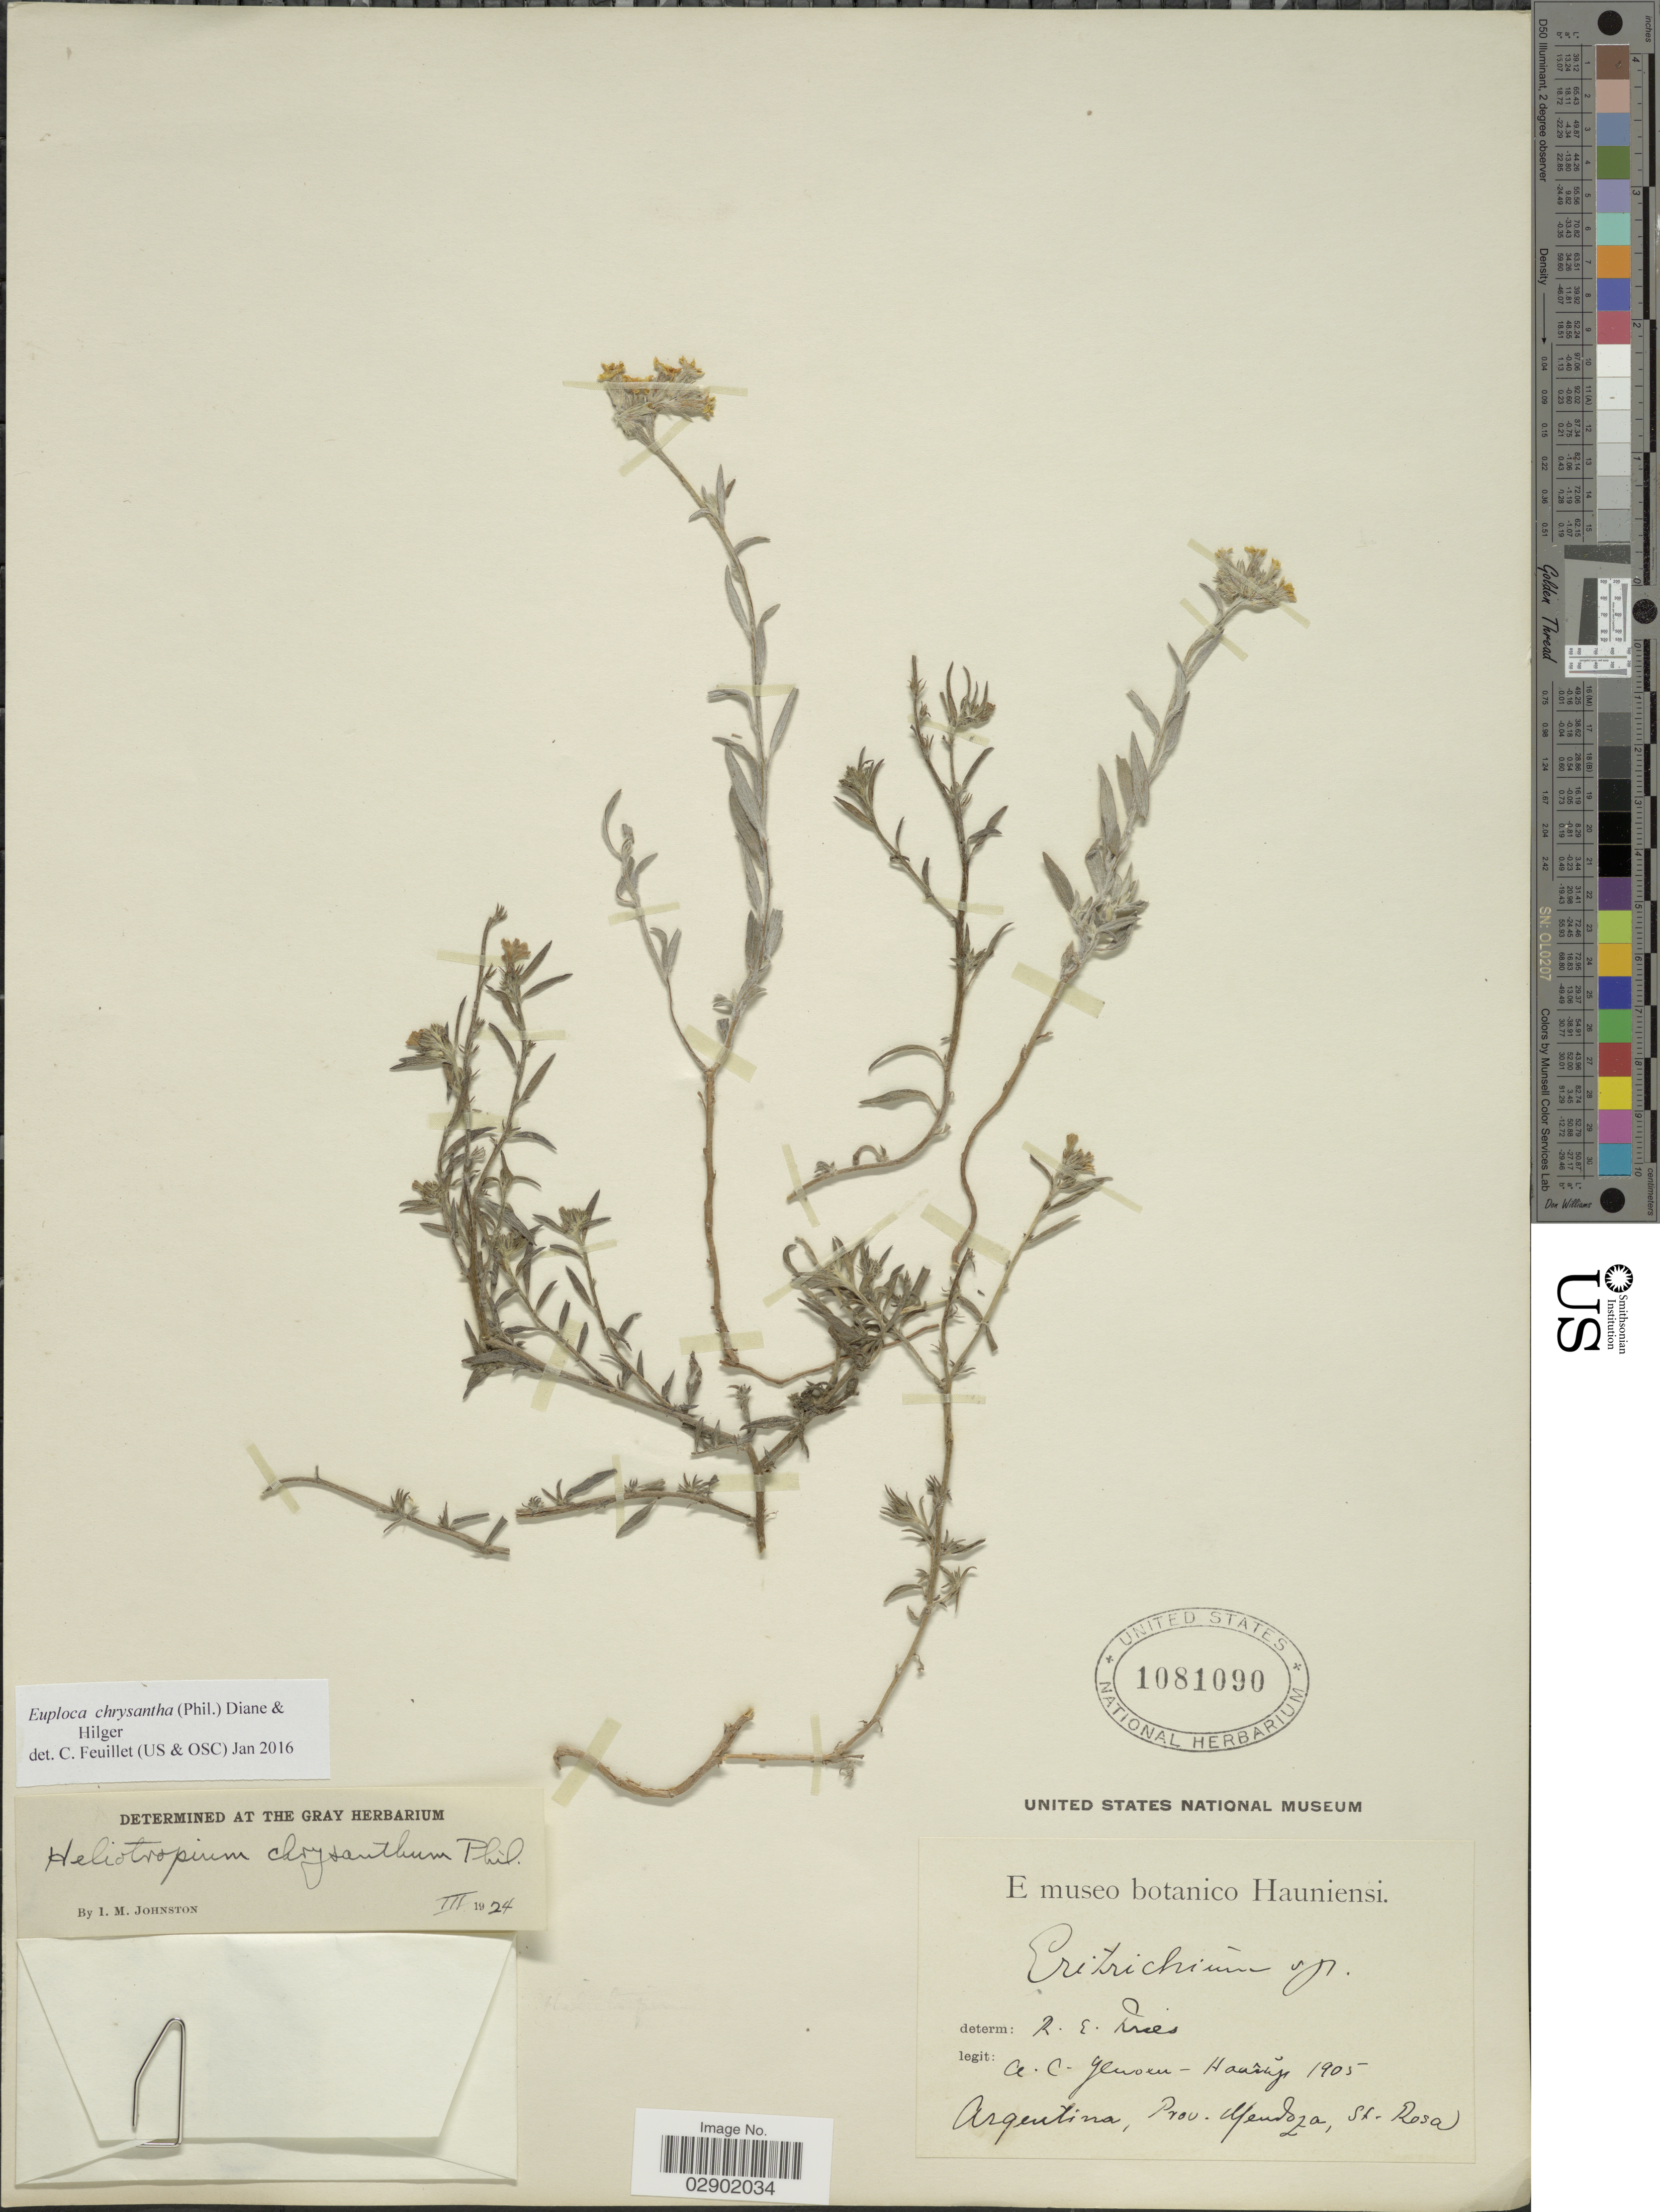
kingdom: Plantae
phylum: Tracheophyta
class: Magnoliopsida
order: Boraginales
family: Heliotropiaceae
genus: Euploca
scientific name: Euploca chrysantha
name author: (Phil.) Diane & Hilger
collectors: A. C. Jensen-Haarup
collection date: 1905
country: Argentina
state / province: Mendoza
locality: Prov. Mendoza, St. Rosa.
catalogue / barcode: US 1081090